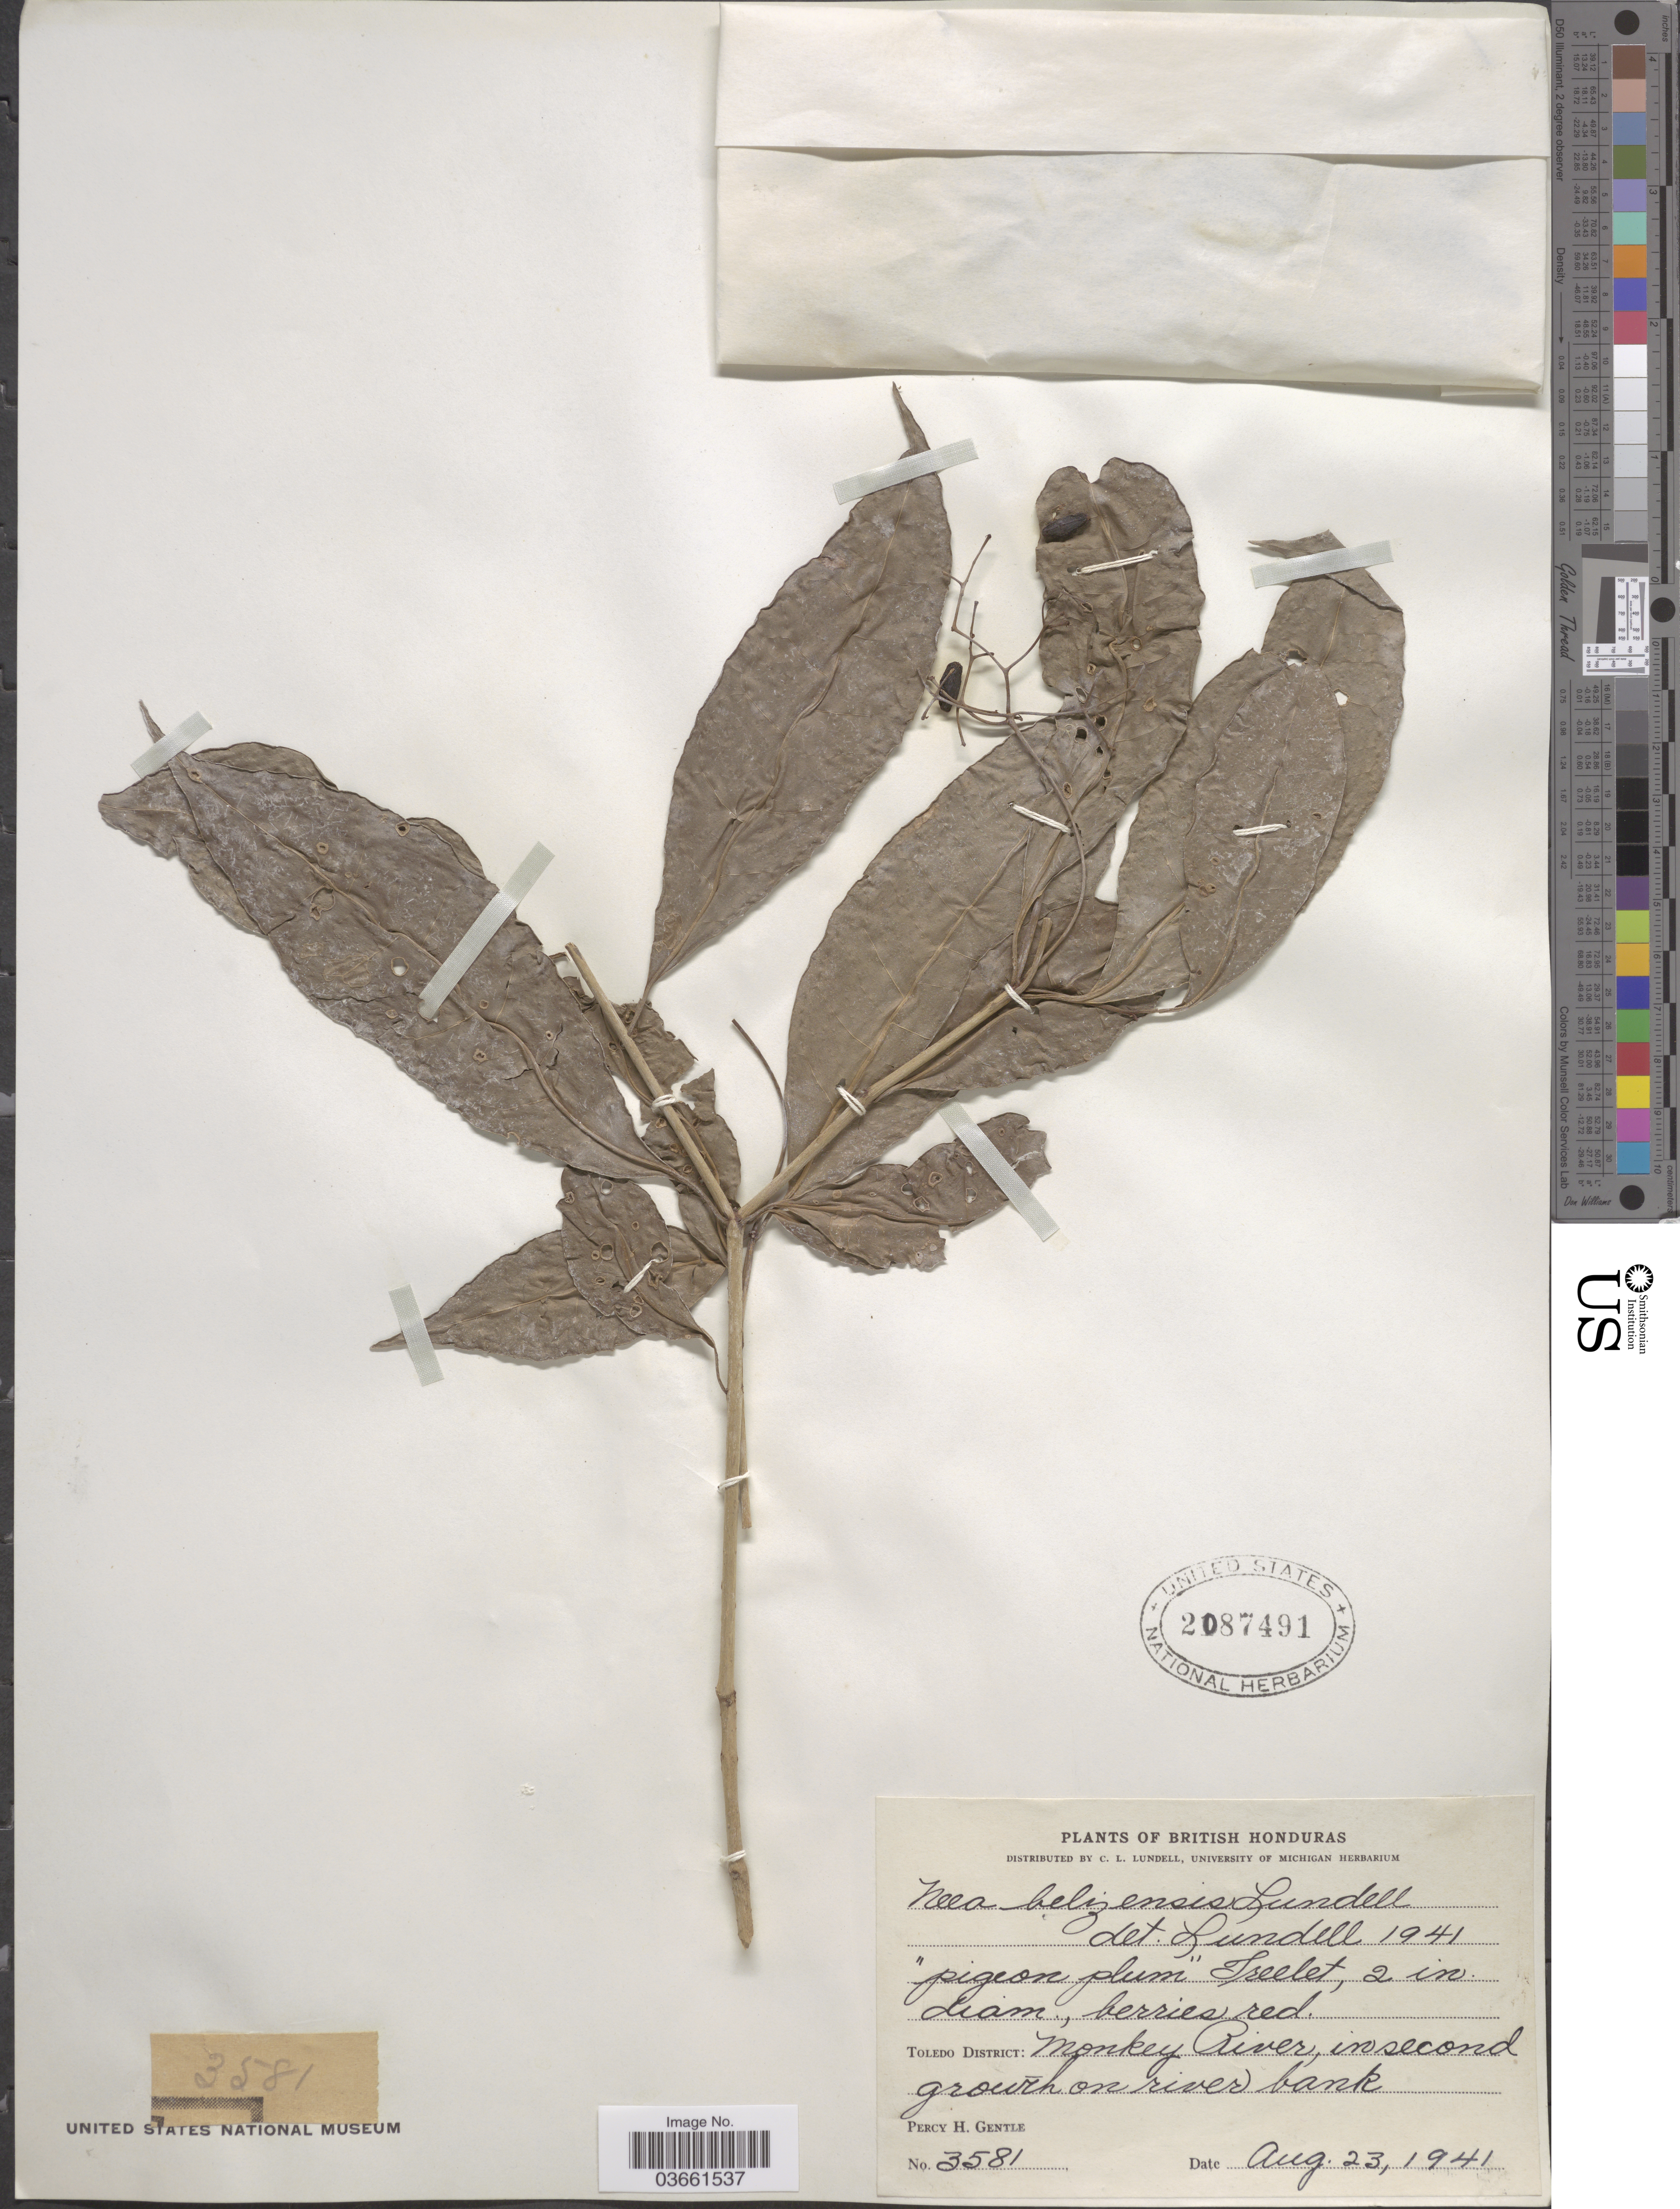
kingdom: Plantae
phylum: Tracheophyta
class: Magnoliopsida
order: Caryophyllales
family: Nyctaginaceae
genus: Neea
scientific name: Neea belizensis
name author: Lundell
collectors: P. H. Gentle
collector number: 3581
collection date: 1941-08-23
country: Belize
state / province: Toledo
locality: British Honduras. Toledo District: Monkey River, in second growth on river bank.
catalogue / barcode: US 2087491